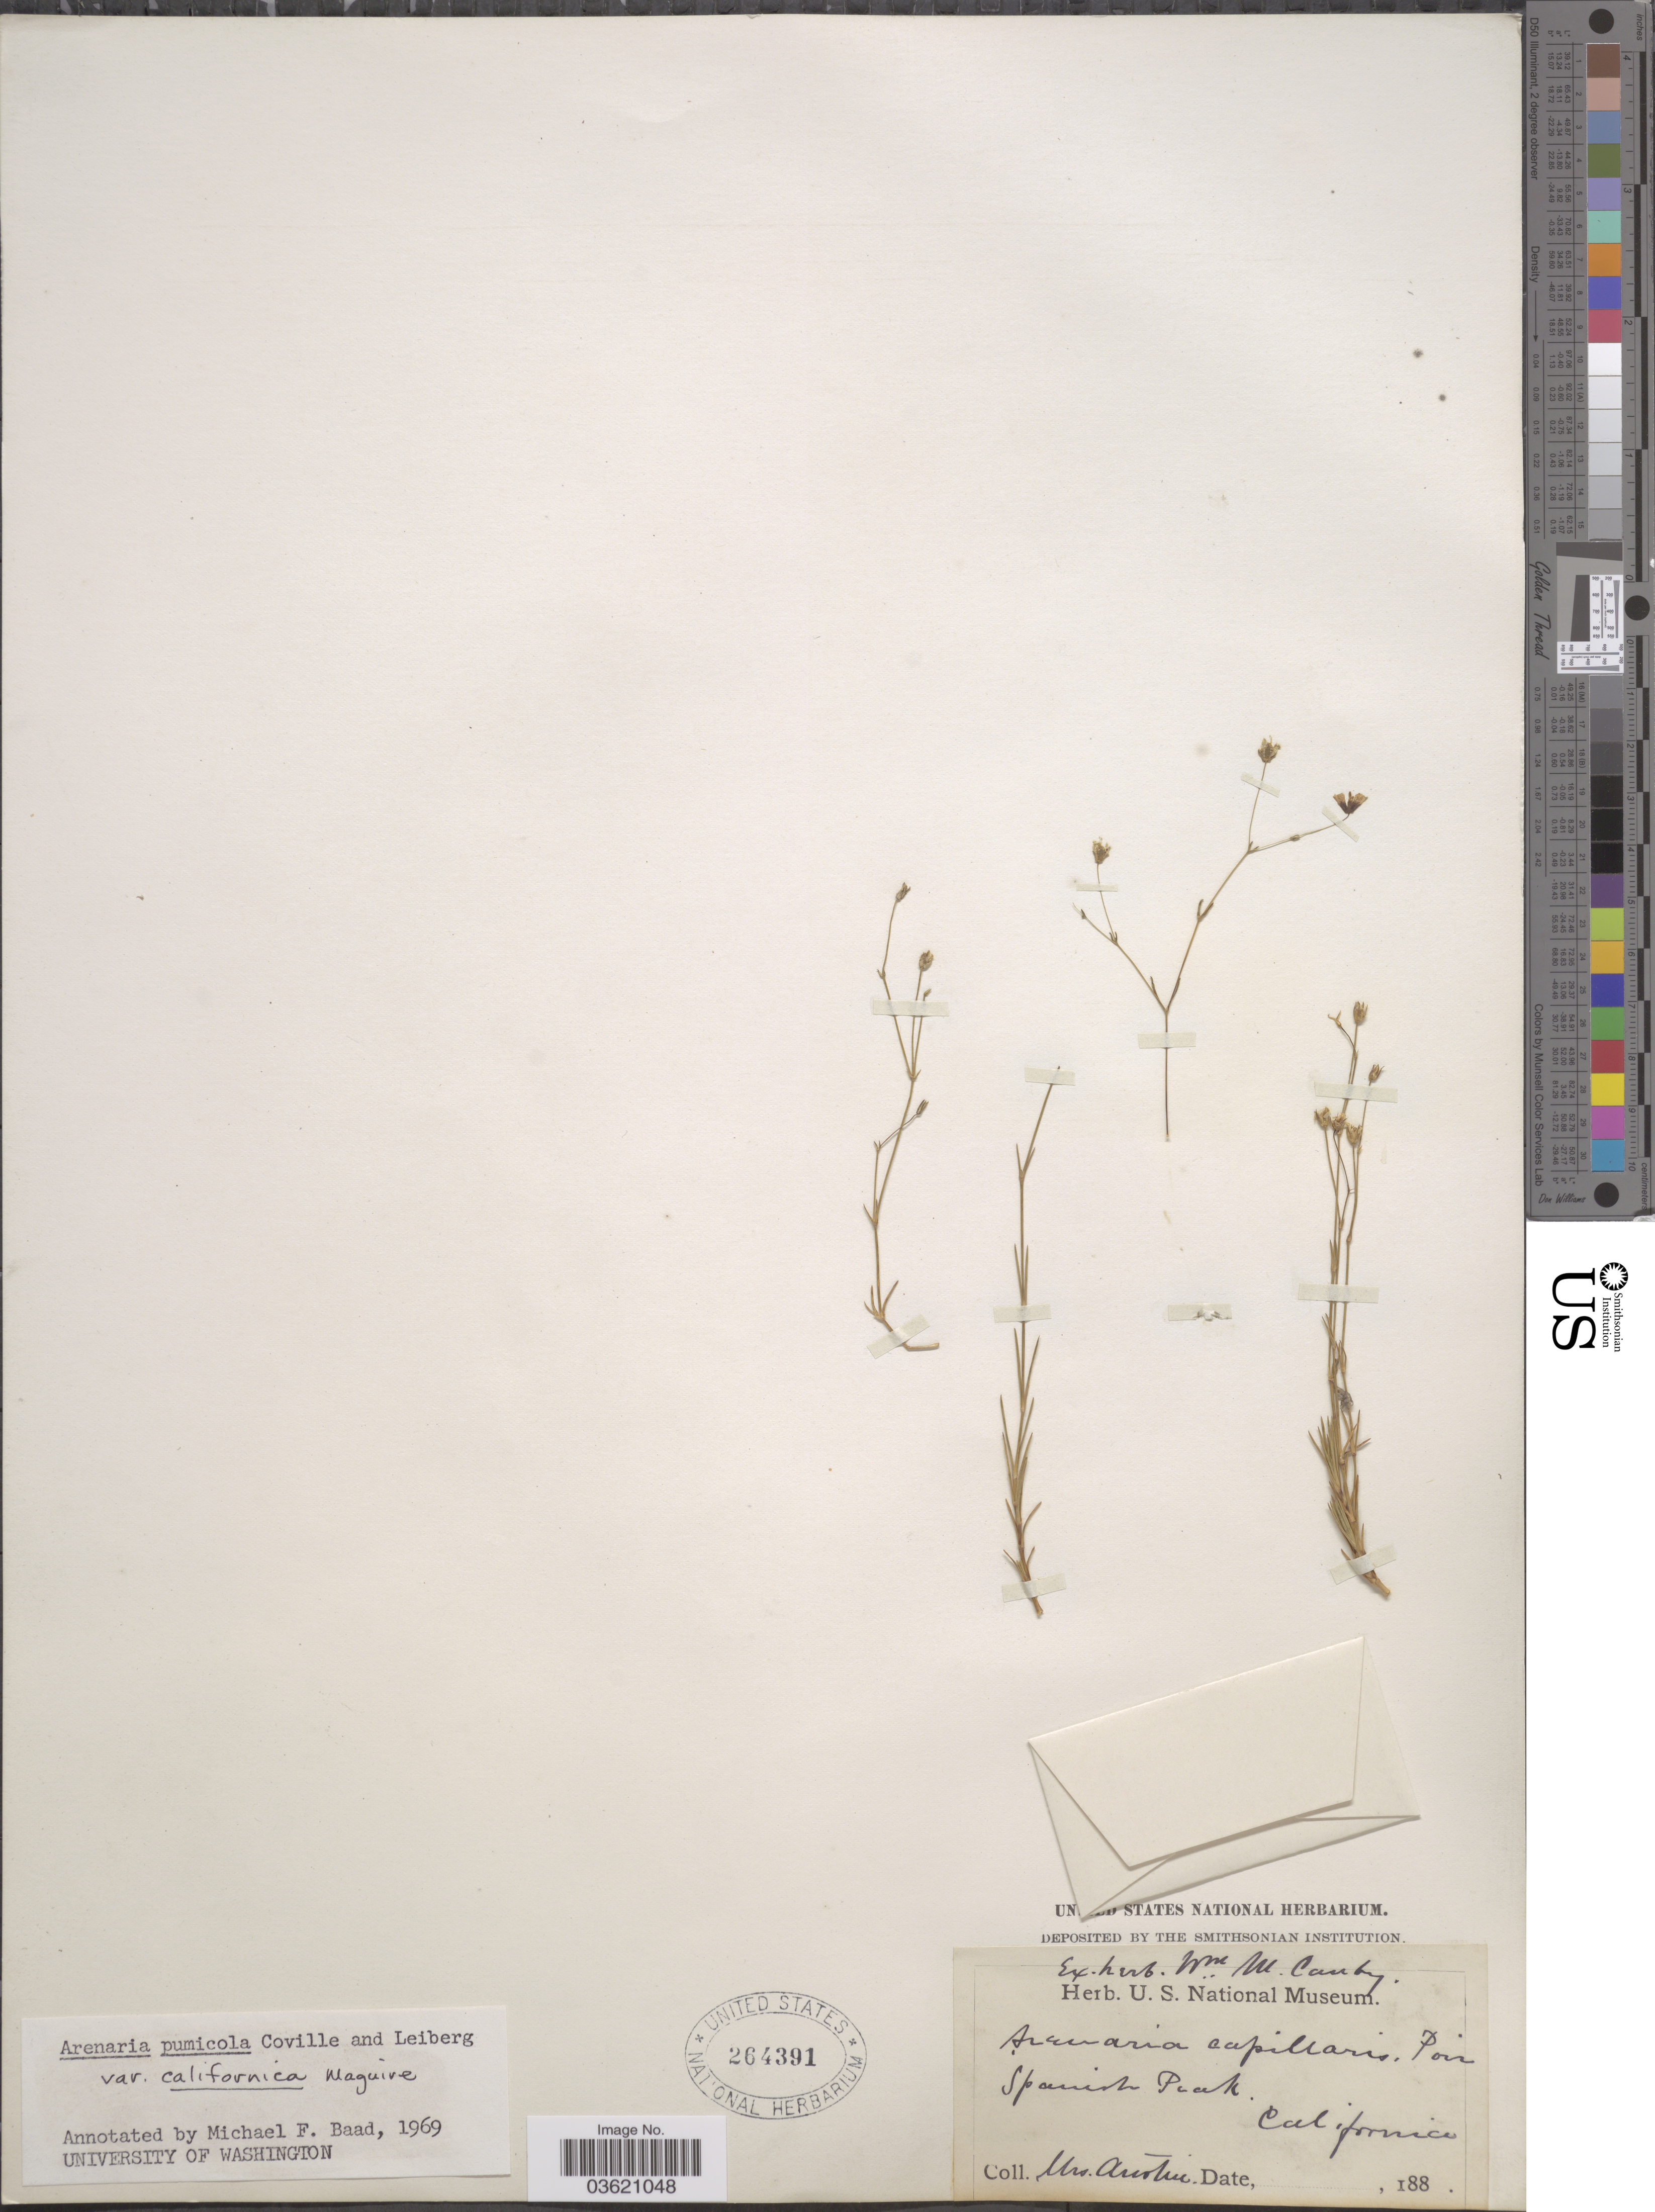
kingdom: Plantae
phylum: Tracheophyta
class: Magnoliopsida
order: Caryophyllales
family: Caryophyllaceae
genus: Eremogone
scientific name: Eremogone aculeata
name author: (S. Watson) Ikonn.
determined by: U.S. National Herbarium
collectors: Austin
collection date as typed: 188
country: United States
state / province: California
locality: Spanish Peak.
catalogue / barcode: US 264391